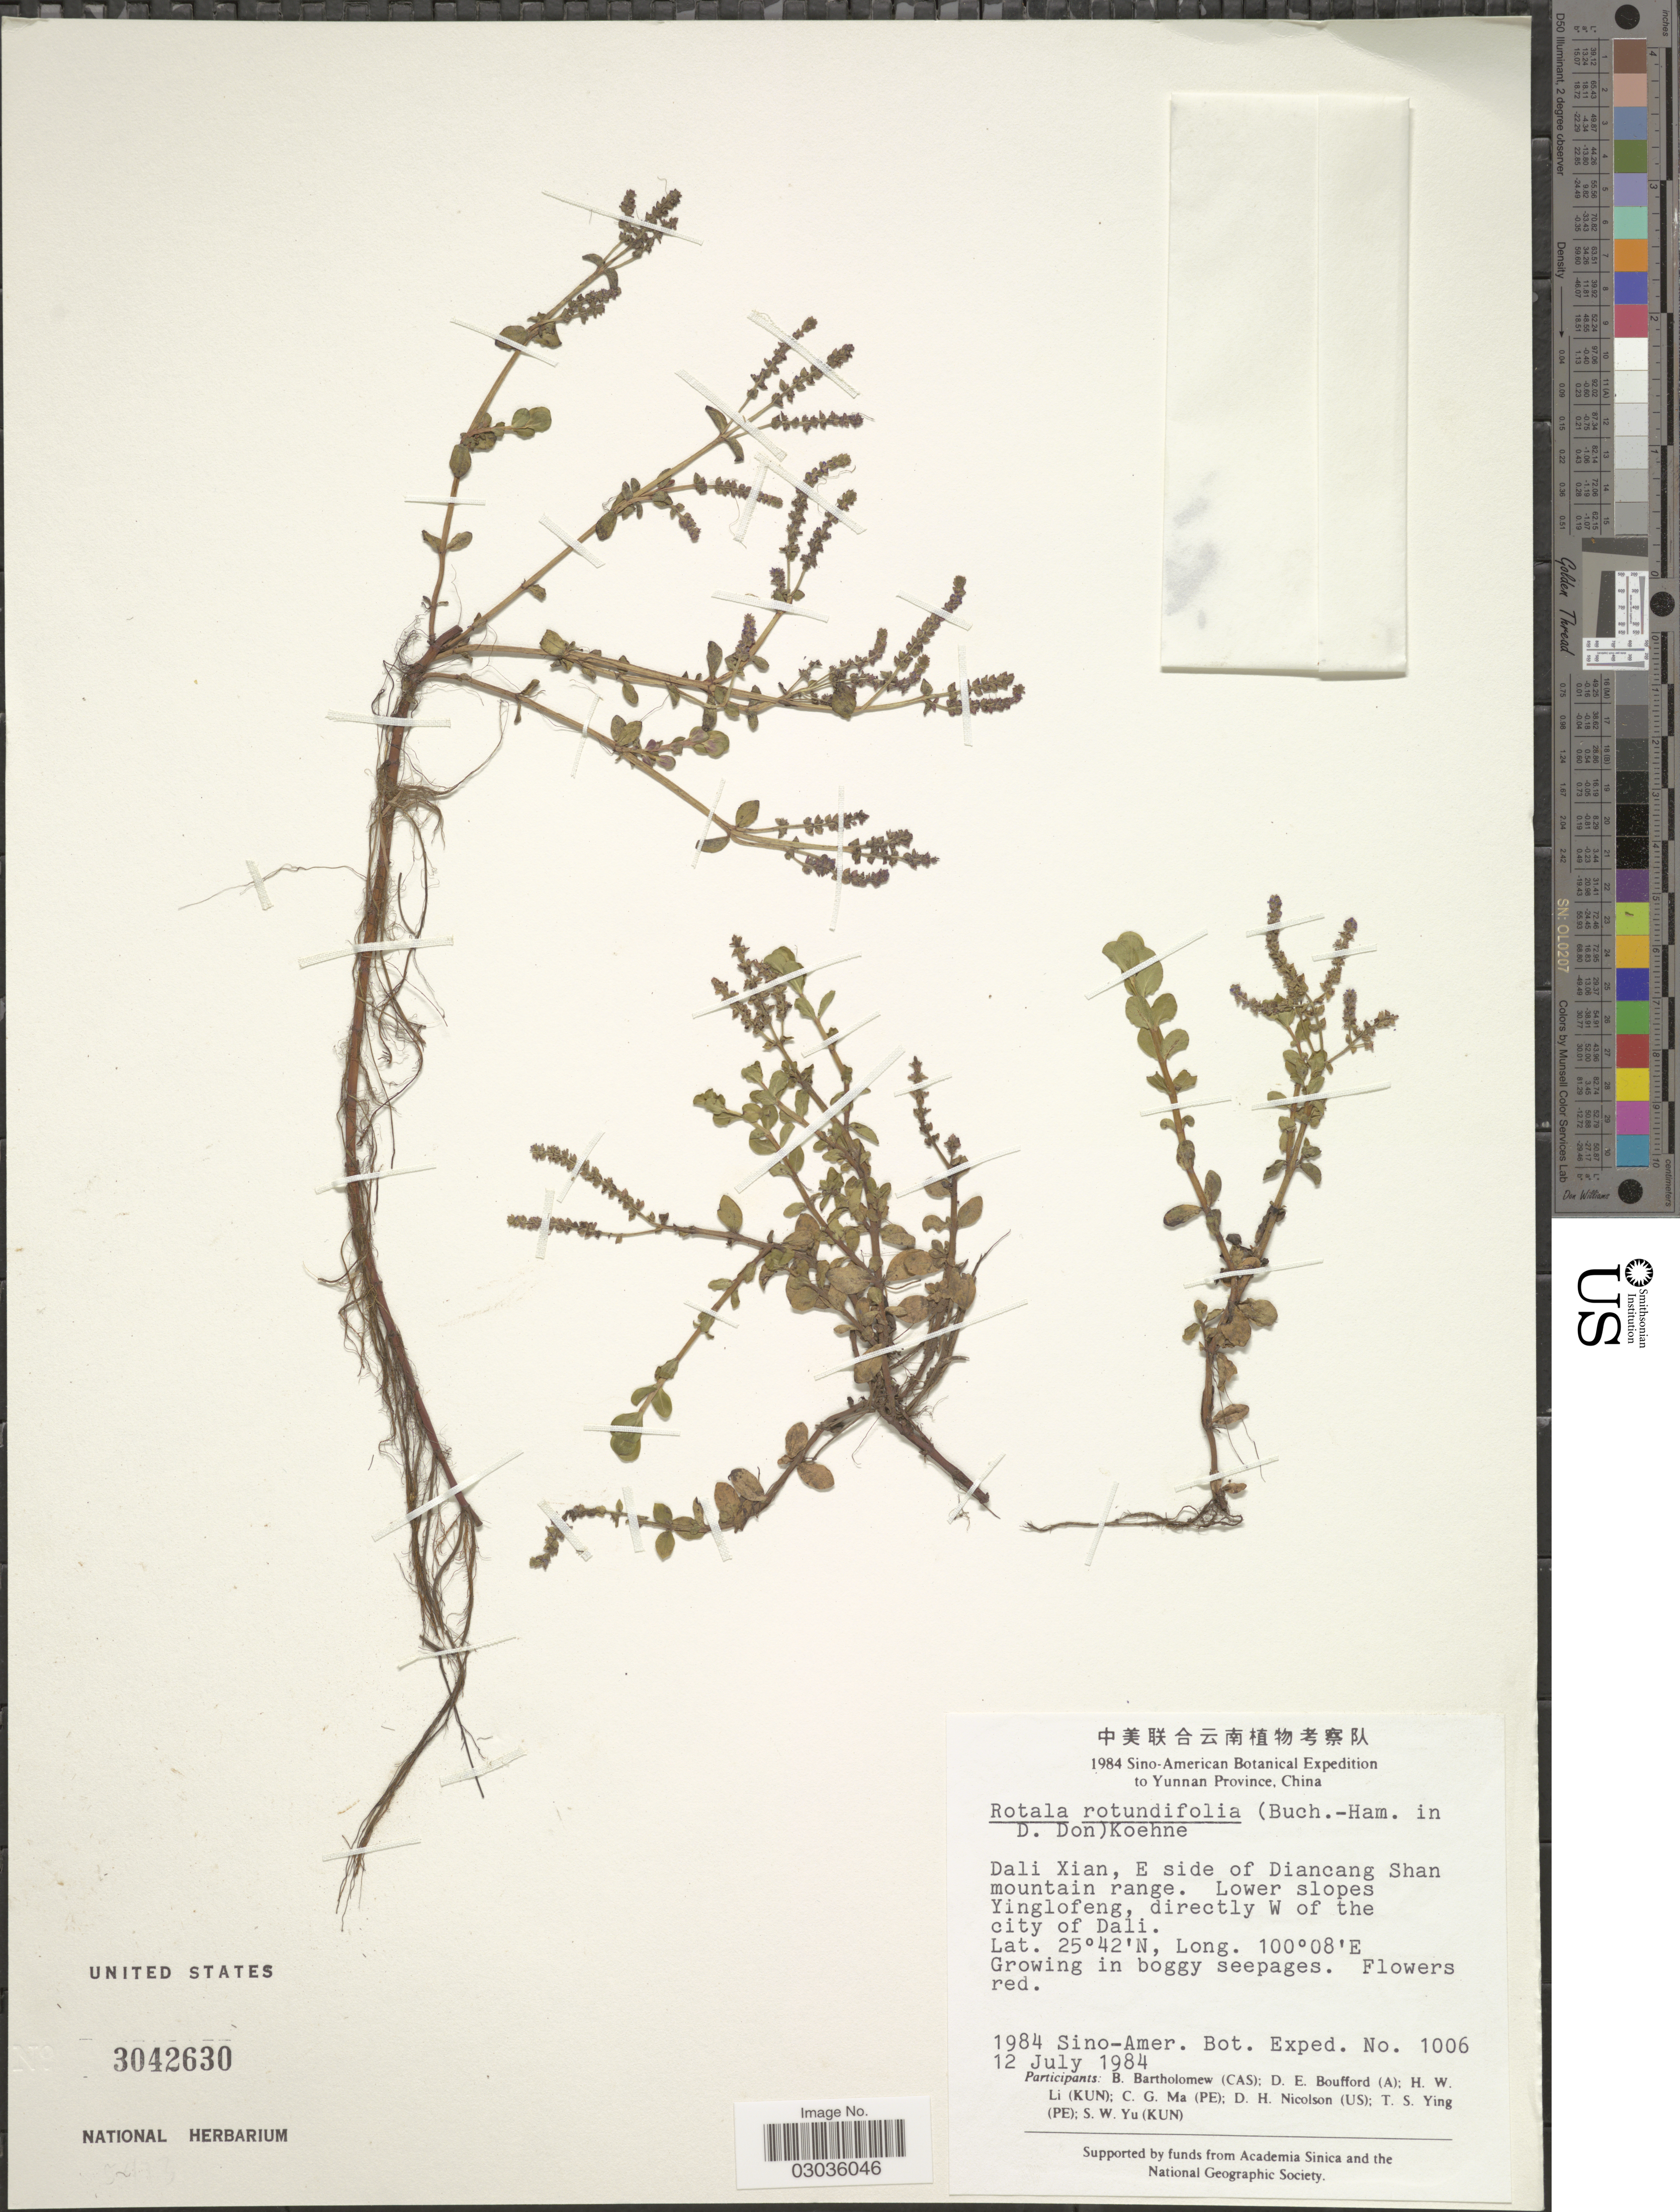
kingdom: Plantae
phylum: Tracheophyta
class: Magnoliopsida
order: Myrtales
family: Lythraceae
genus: Rotala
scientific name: Rotala rotundifolia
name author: (Buch.-Ham. & Roxb.) Koehne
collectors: Sino-Amer. Bot. Exped. 1984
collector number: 1006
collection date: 1984-07-12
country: China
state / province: Yunnan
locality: Dali Xian, E side of Diancang Shan mountain range. Lower slopes Yinglofeng, directly W of the city of Dali.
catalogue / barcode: US 3042630